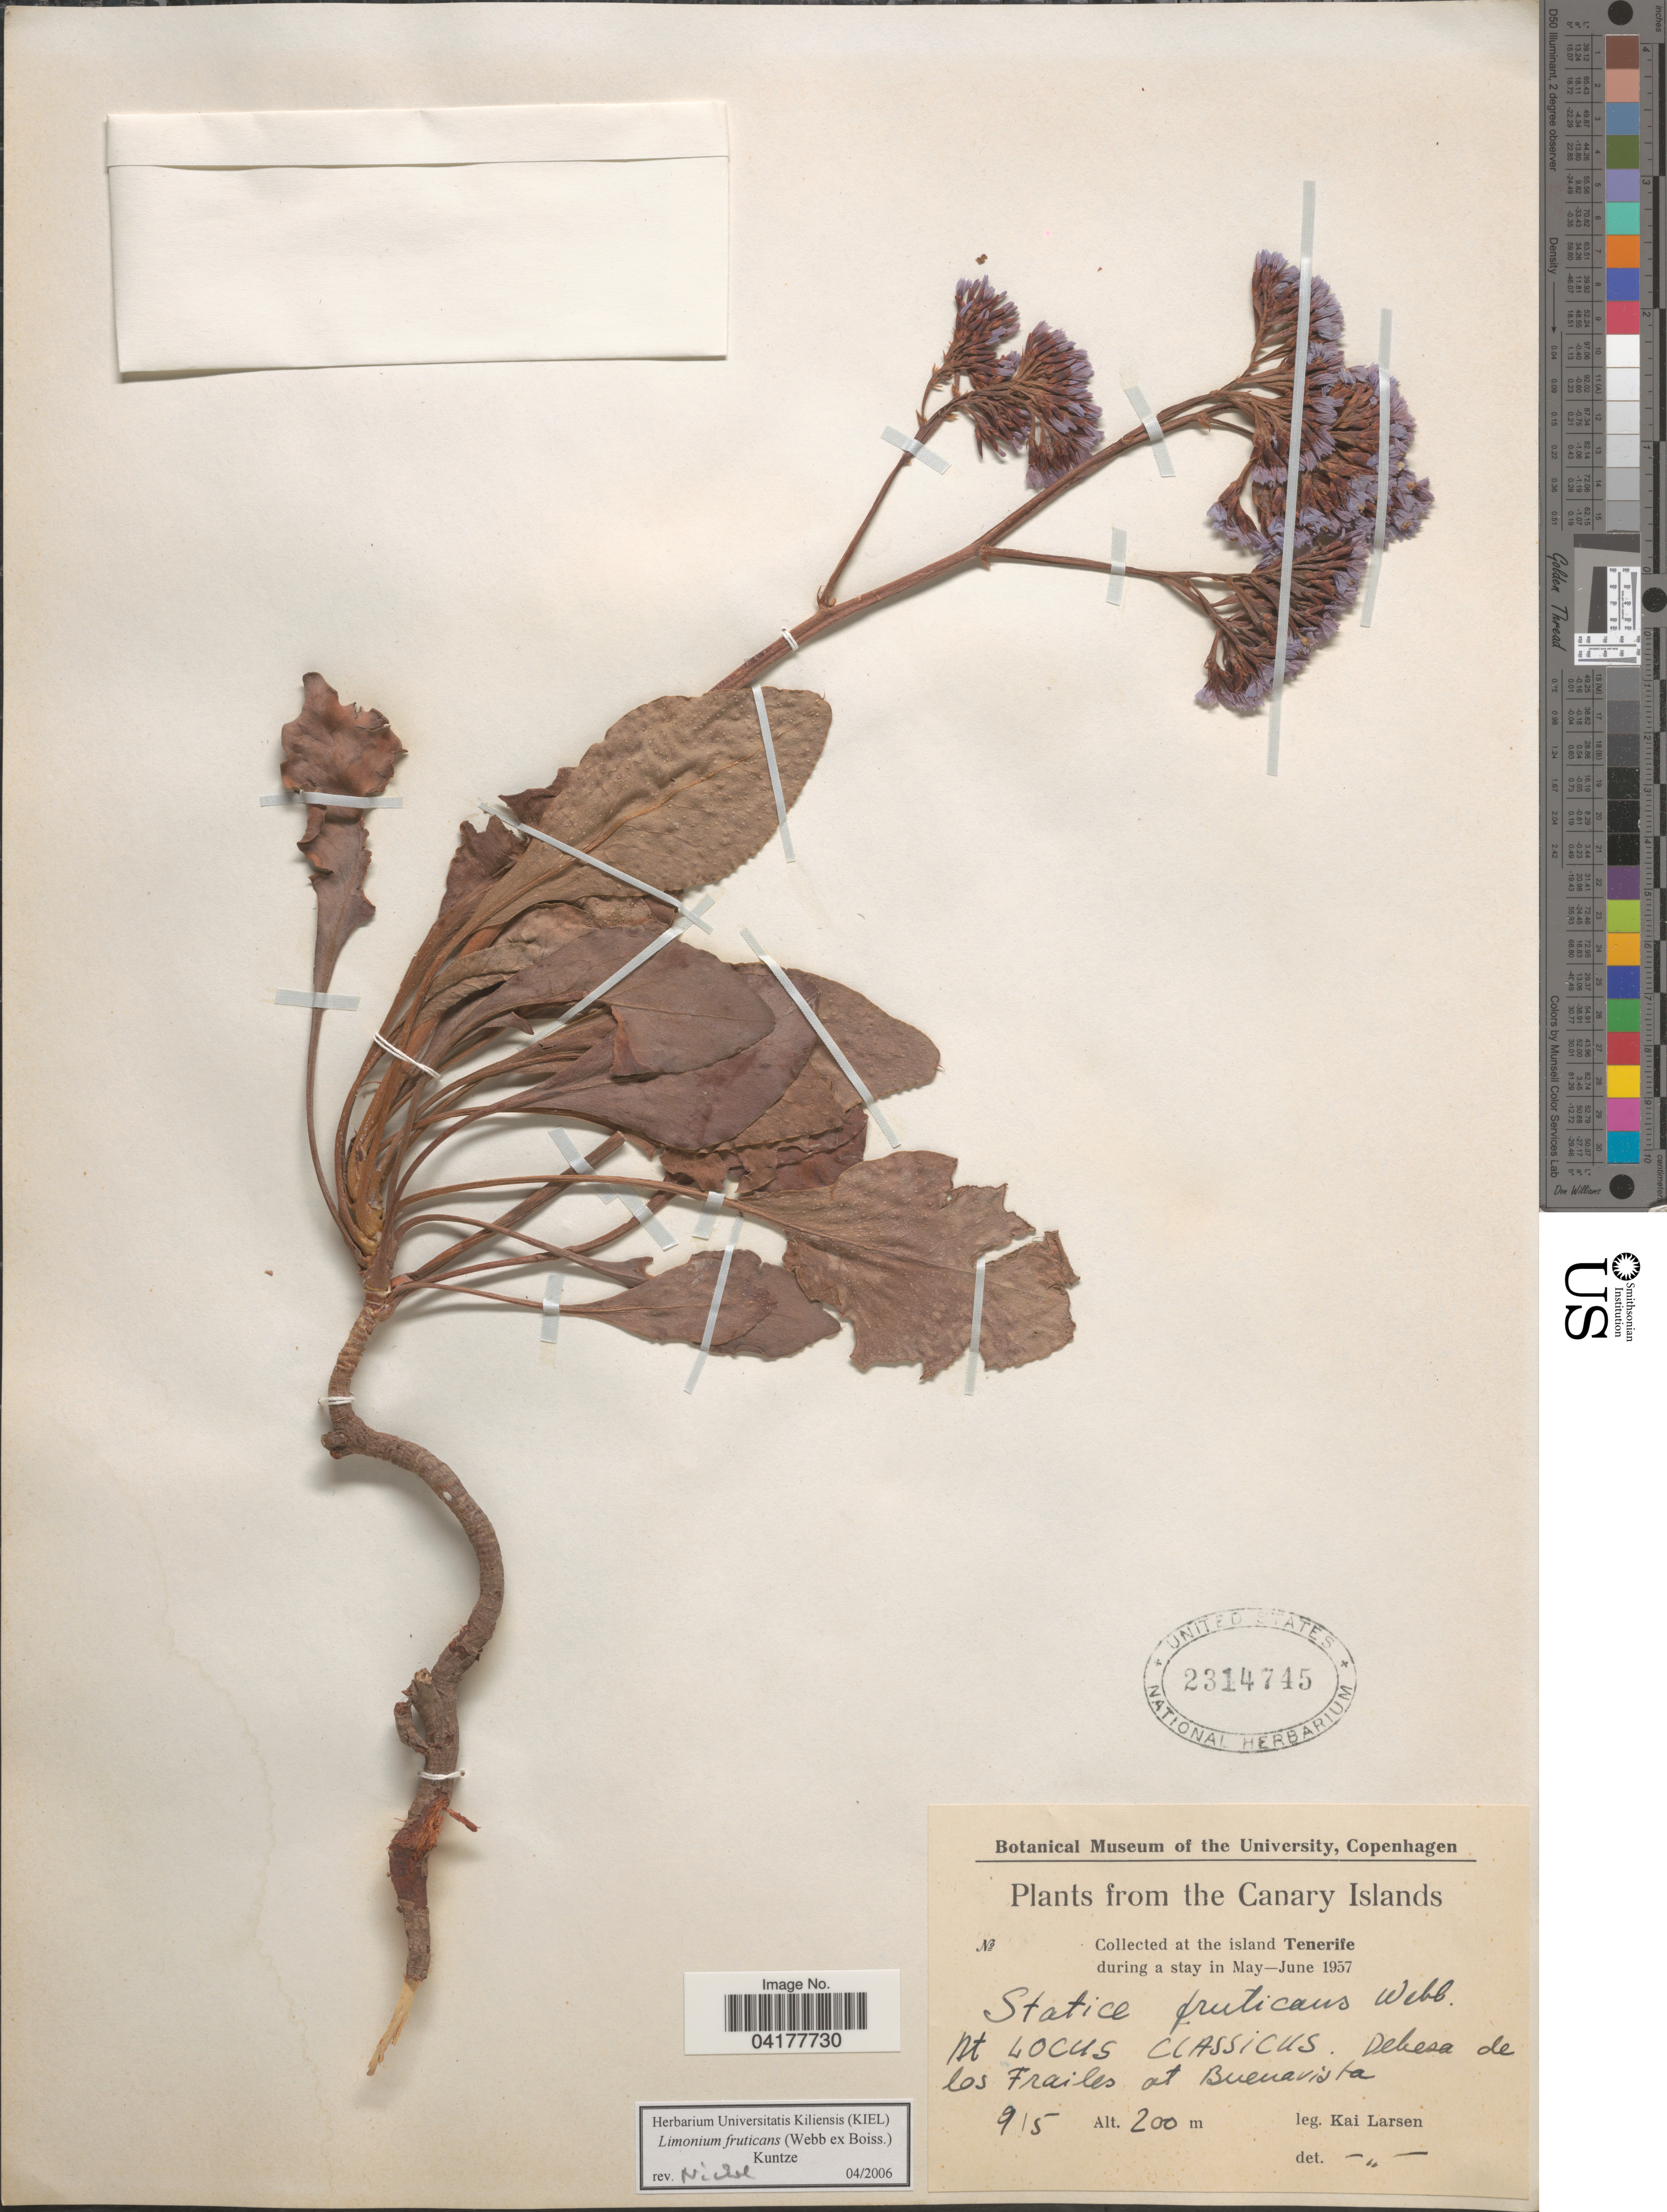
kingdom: Plantae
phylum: Tracheophyta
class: Magnoliopsida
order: Caryophyllales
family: Plumbaginaceae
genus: Limonium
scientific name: Limonium fruticans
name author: Kuntze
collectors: K. Larsen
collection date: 1957-05-09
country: Spain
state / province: Canarias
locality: The Canary Islands. At the island Tenerife. Dehesa [interpreted] de los Frailes at Buenavista.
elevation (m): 200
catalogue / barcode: US 2314745